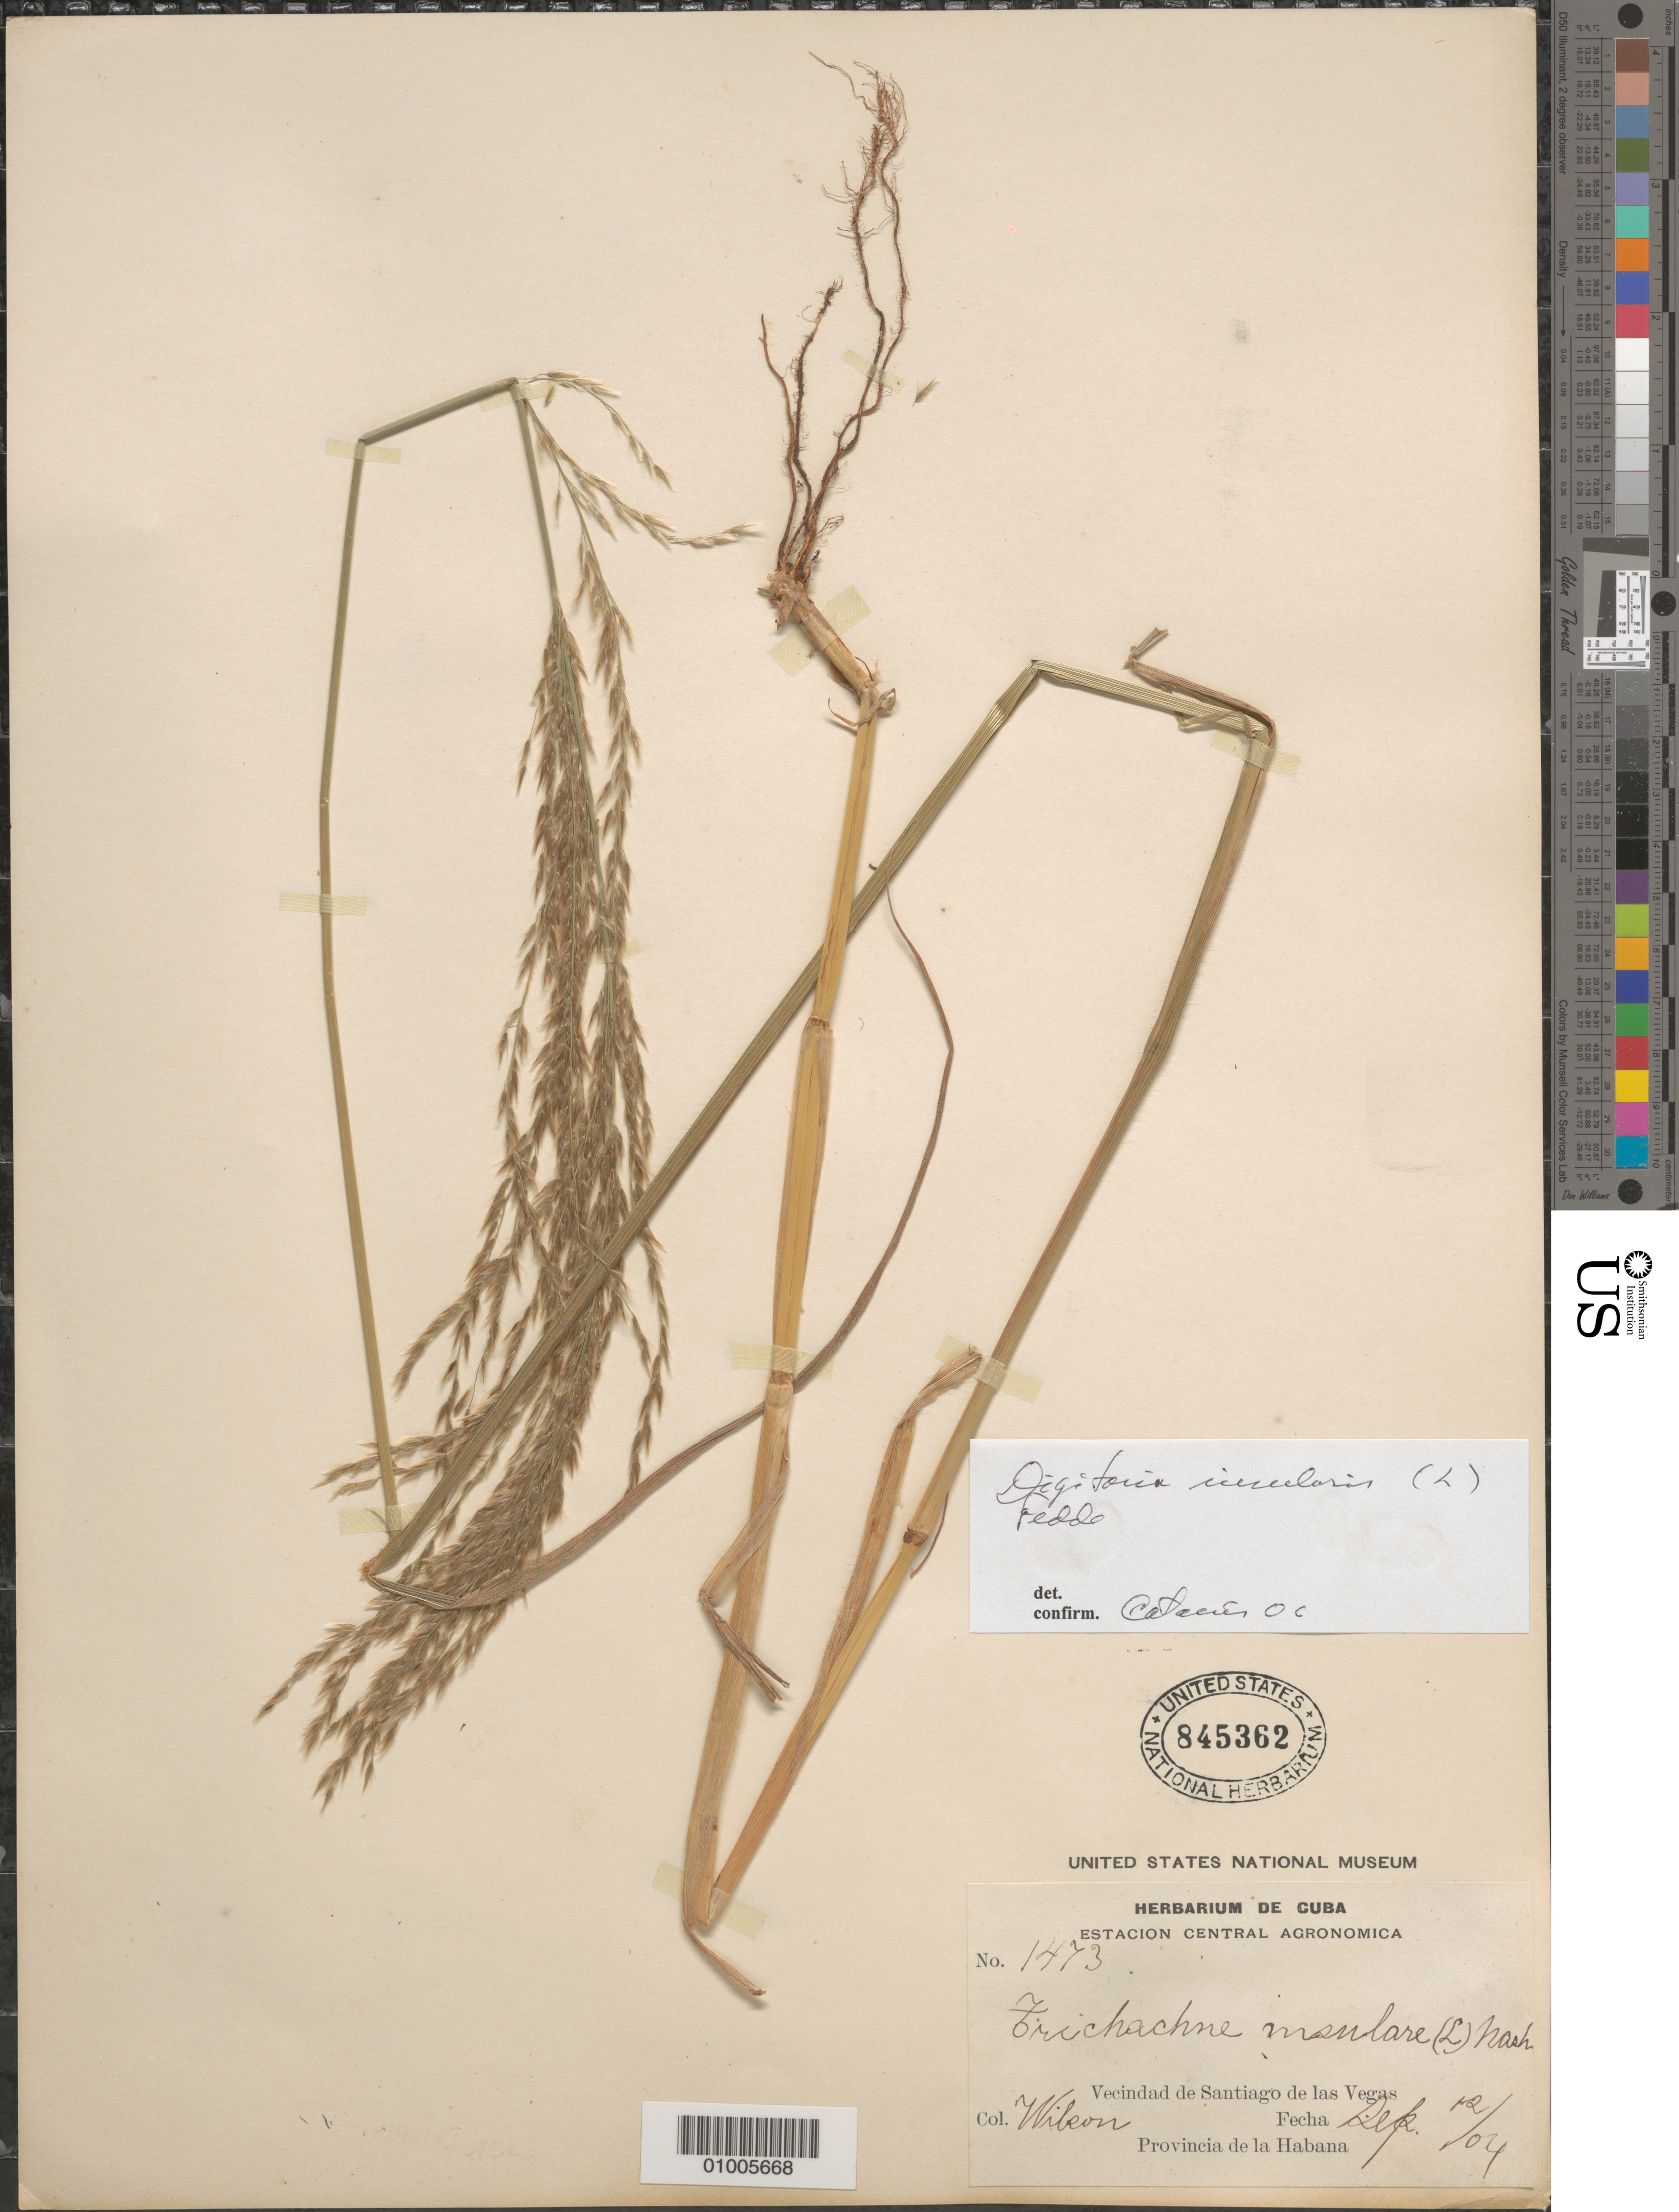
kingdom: Plantae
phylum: Tracheophyta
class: Liliopsida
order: Poales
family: Poaceae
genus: Digitaria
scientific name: Digitaria insularis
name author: (L.) Mez ex Ekman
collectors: -. Wileon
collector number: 1473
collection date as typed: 12 Sep 1904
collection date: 1904-09-12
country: Cuba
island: Cuba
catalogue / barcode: US 845362